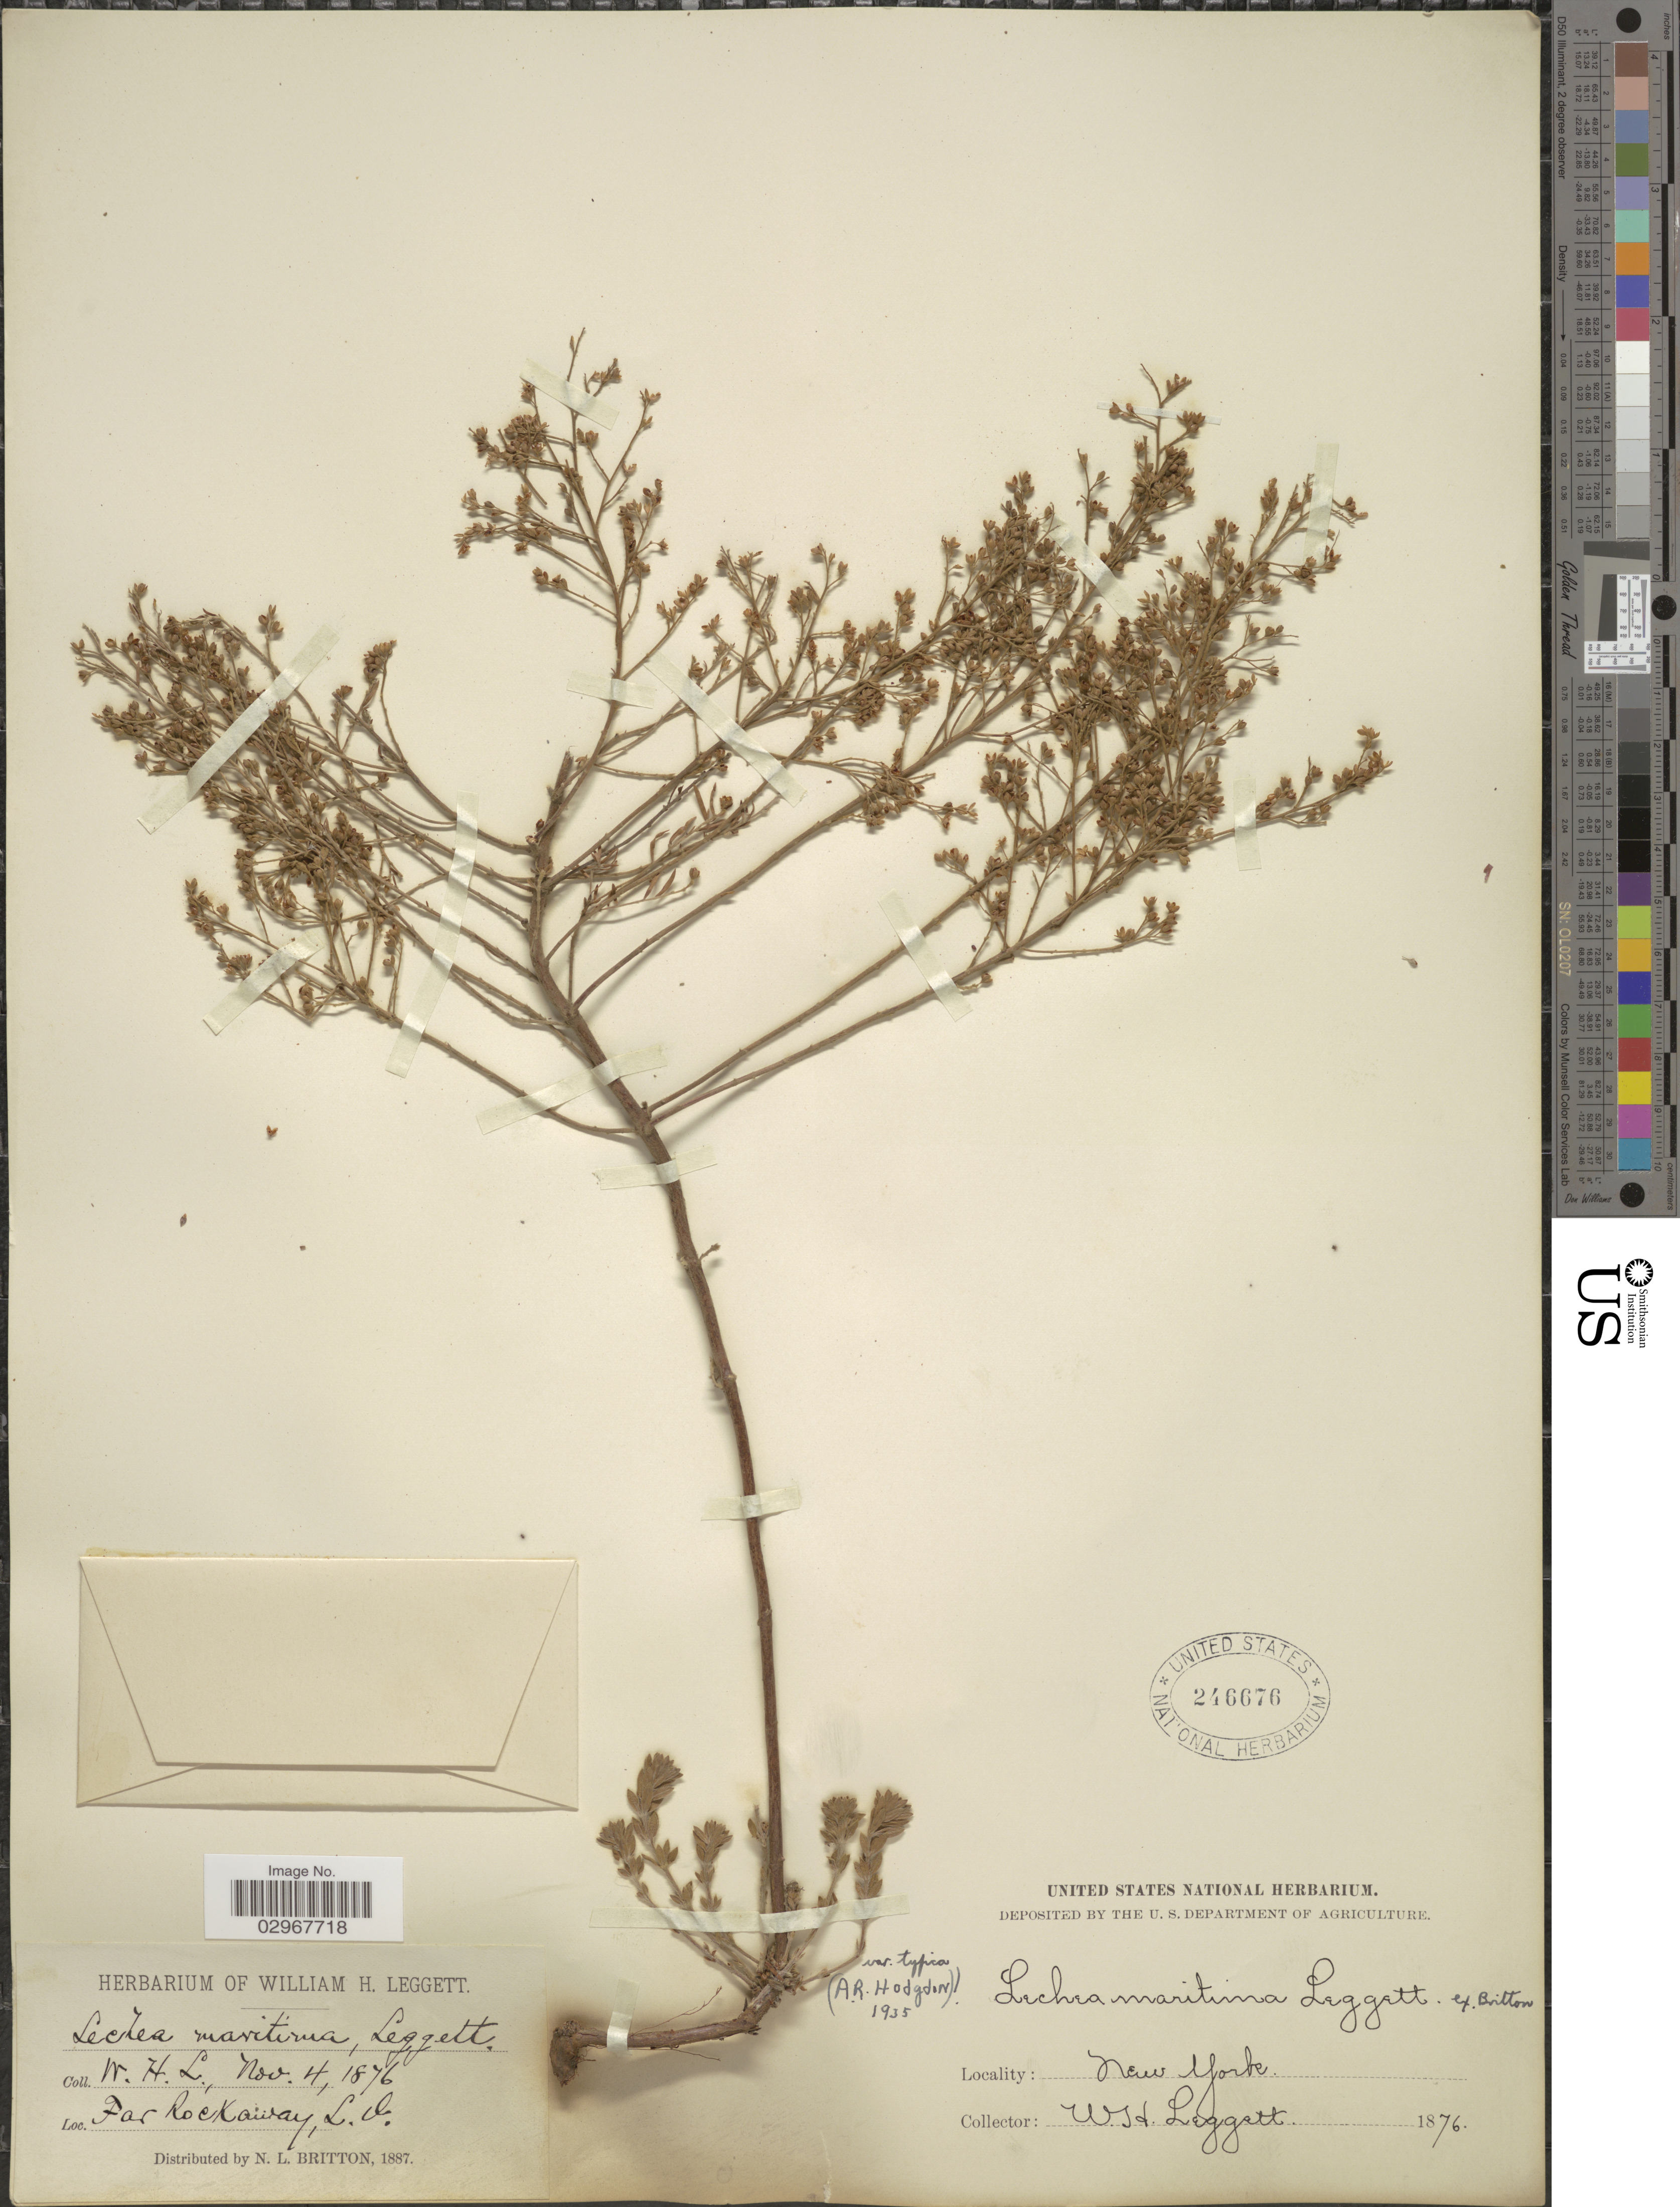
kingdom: Plantae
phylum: Tracheophyta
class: Magnoliopsida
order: Malvales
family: Cistaceae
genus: Lechea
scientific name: Lechea maritima var. typica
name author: Hodgdon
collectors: W. Leggett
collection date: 1876-11-04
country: United States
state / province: New York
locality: Far Rockaway, L. I.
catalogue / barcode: US 246676